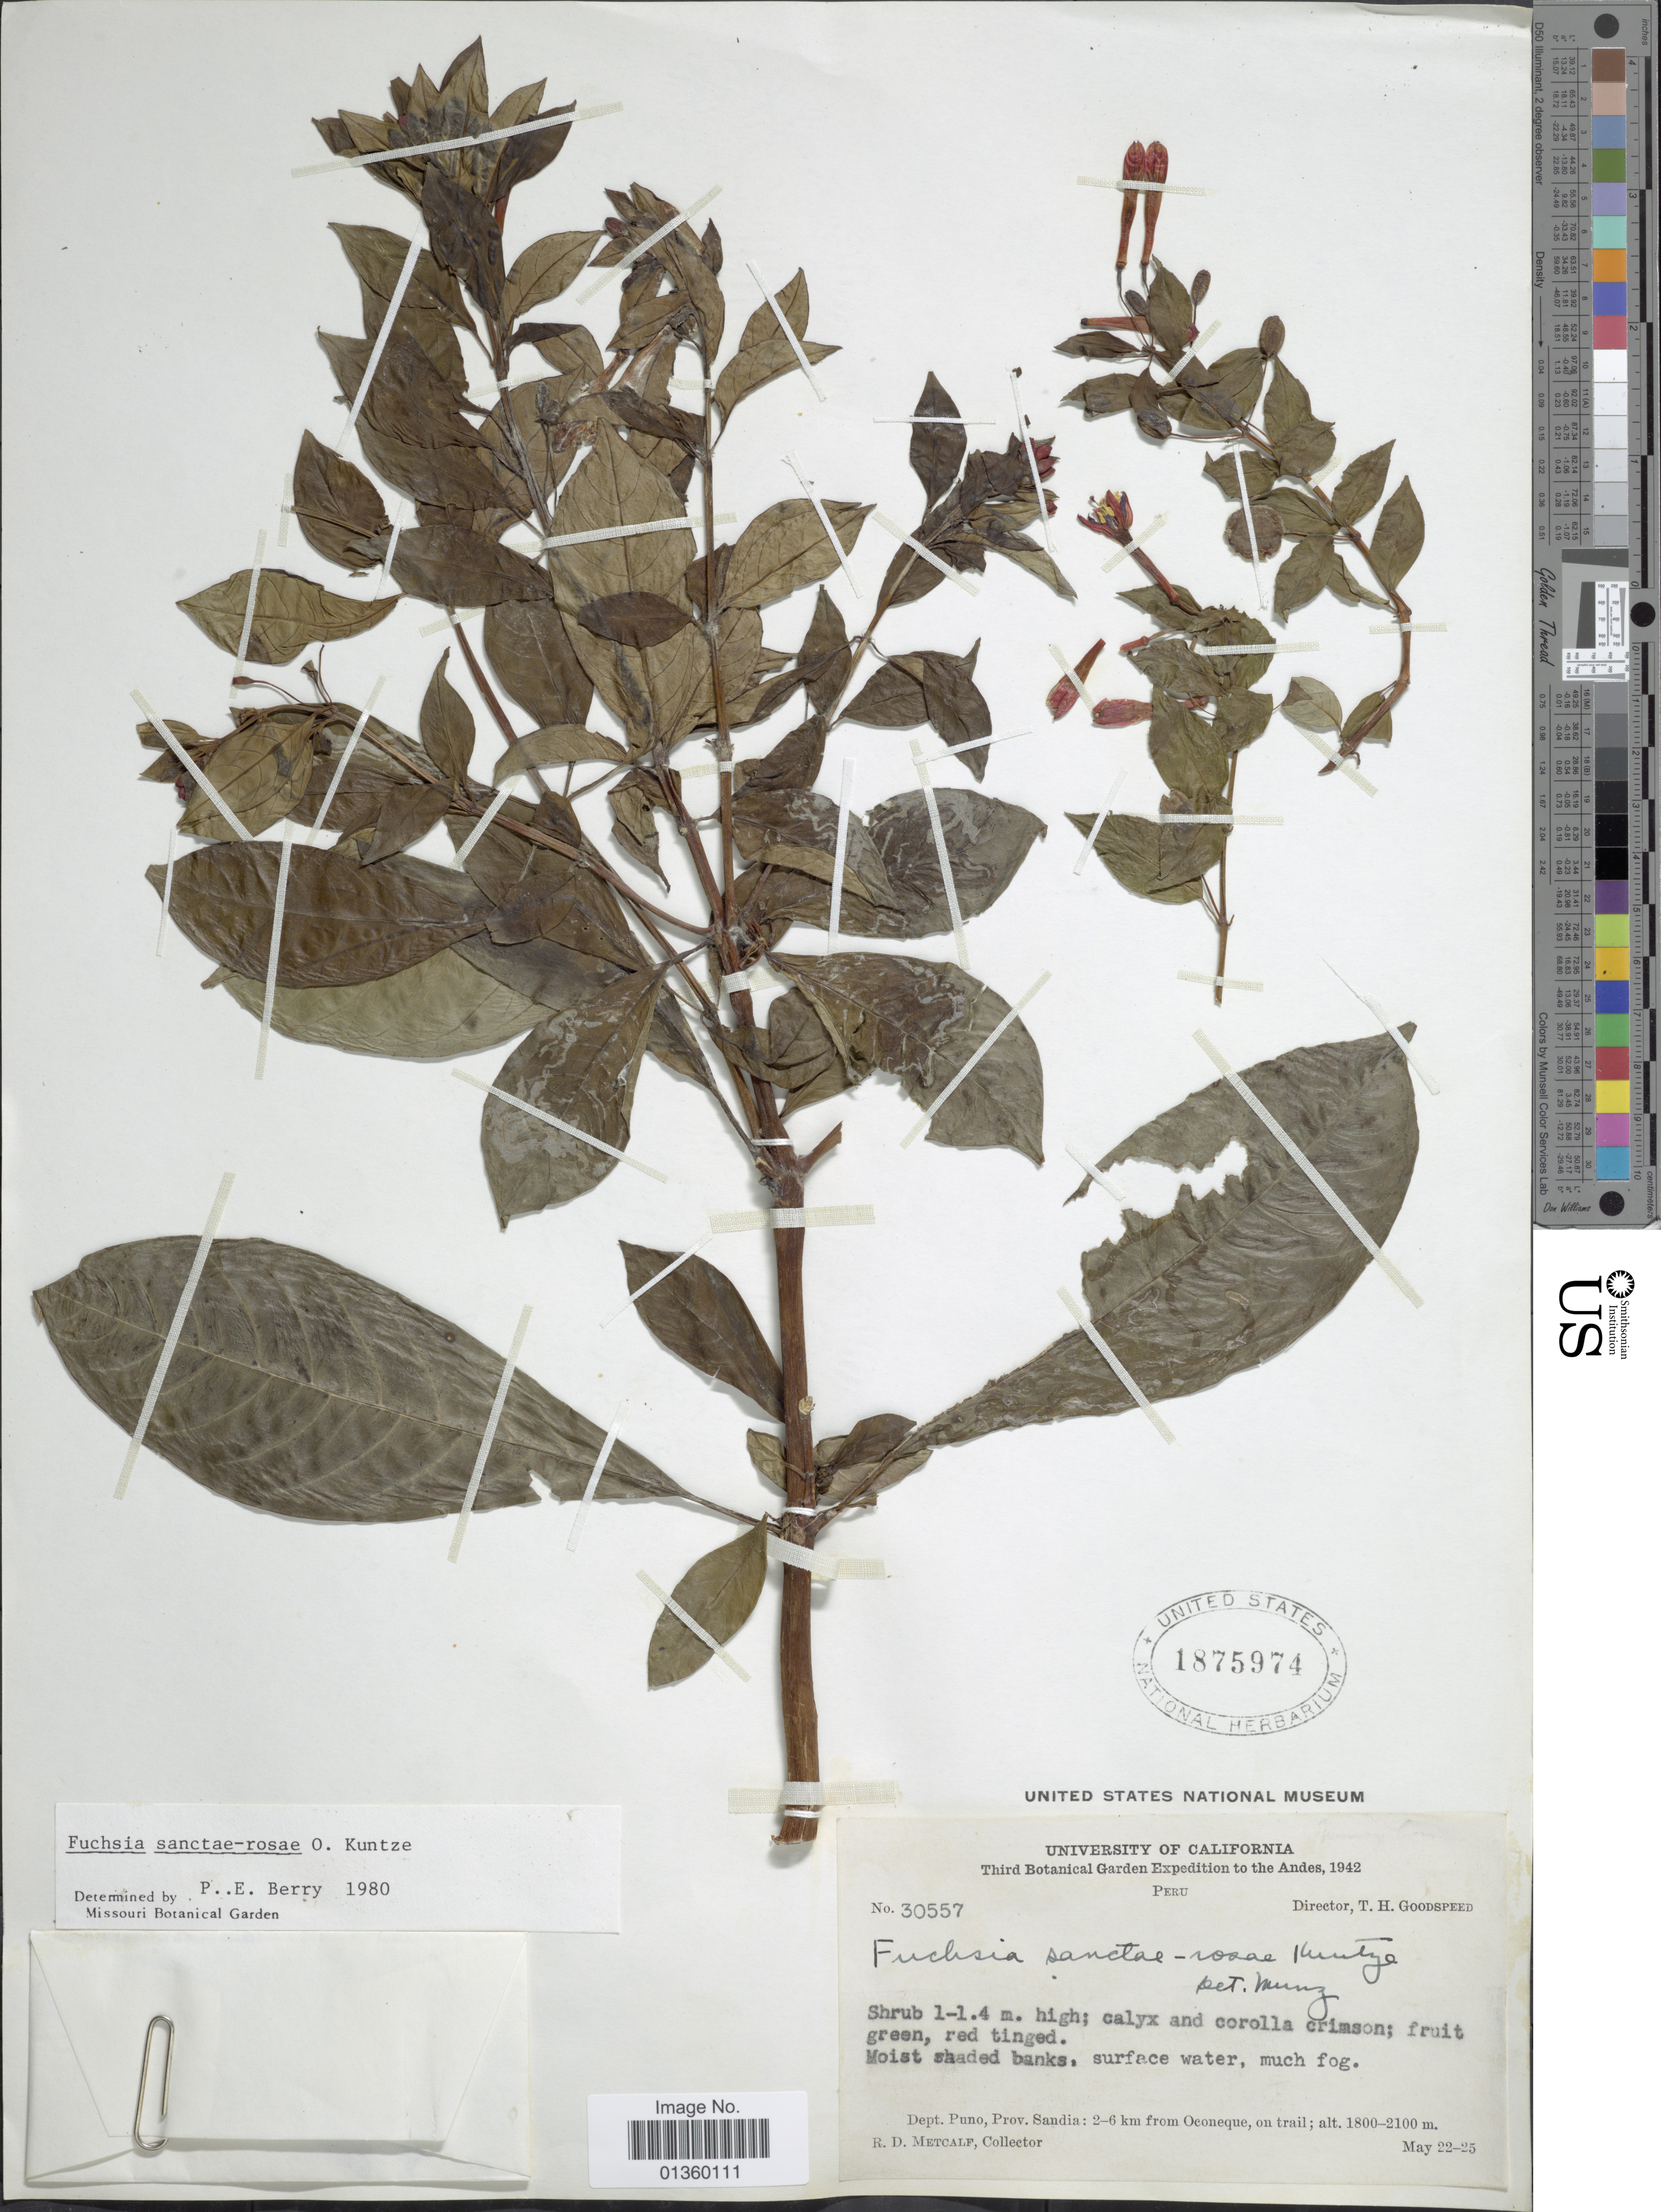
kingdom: Plantae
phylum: Tracheophyta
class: Magnoliopsida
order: Myrtales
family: Onagraceae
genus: Fuchsia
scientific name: Fuchsia sanctae-rosae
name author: Kuntze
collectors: R. D. Metcalf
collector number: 30557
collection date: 1942-05-22/1942-05-25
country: Peru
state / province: Puno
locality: Prov. Sandia: 2-6 km from Oconeque, on trail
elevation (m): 1800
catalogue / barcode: US 1875974